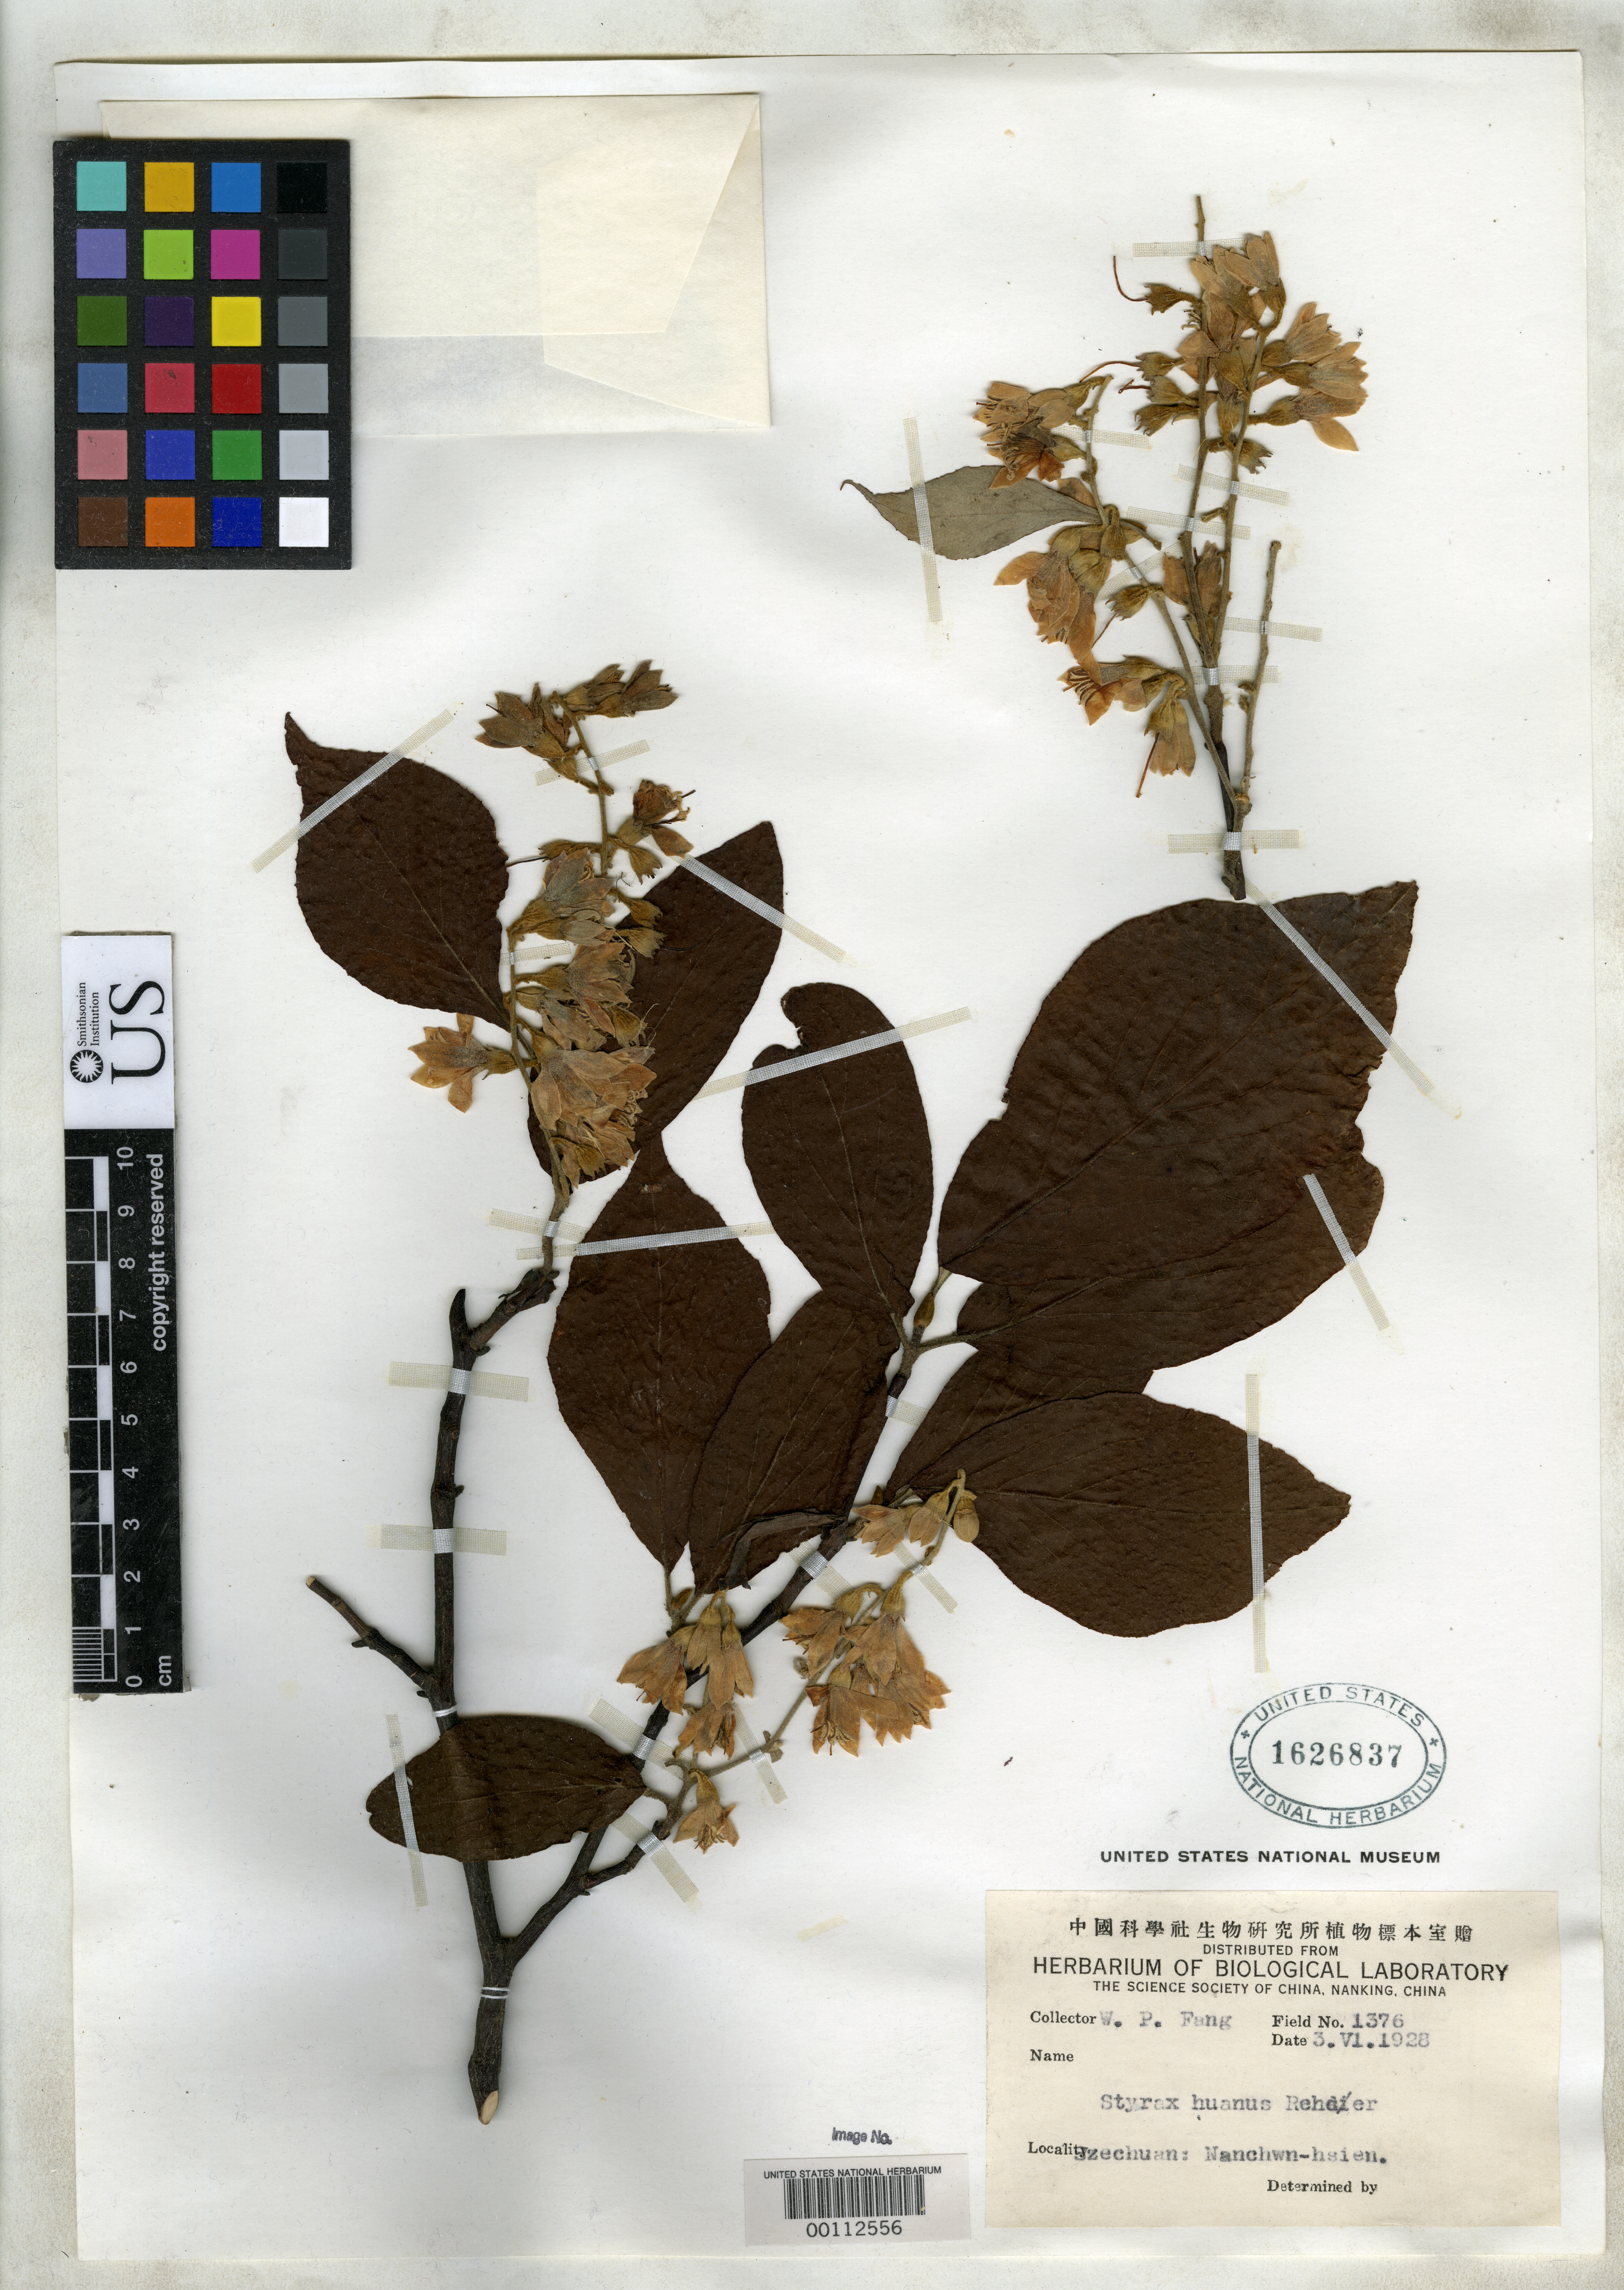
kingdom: Plantae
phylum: Tracheophyta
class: Magnoliopsida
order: Ericales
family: Styracaceae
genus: Styrax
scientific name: Styrax huanus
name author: Rehder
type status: Isotype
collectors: W. P. Fang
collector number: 1376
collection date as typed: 03 Jun 1928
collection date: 1928-06-03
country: China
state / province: Sichuan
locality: Nanchwn-hsien.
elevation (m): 1200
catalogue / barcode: US 1626837